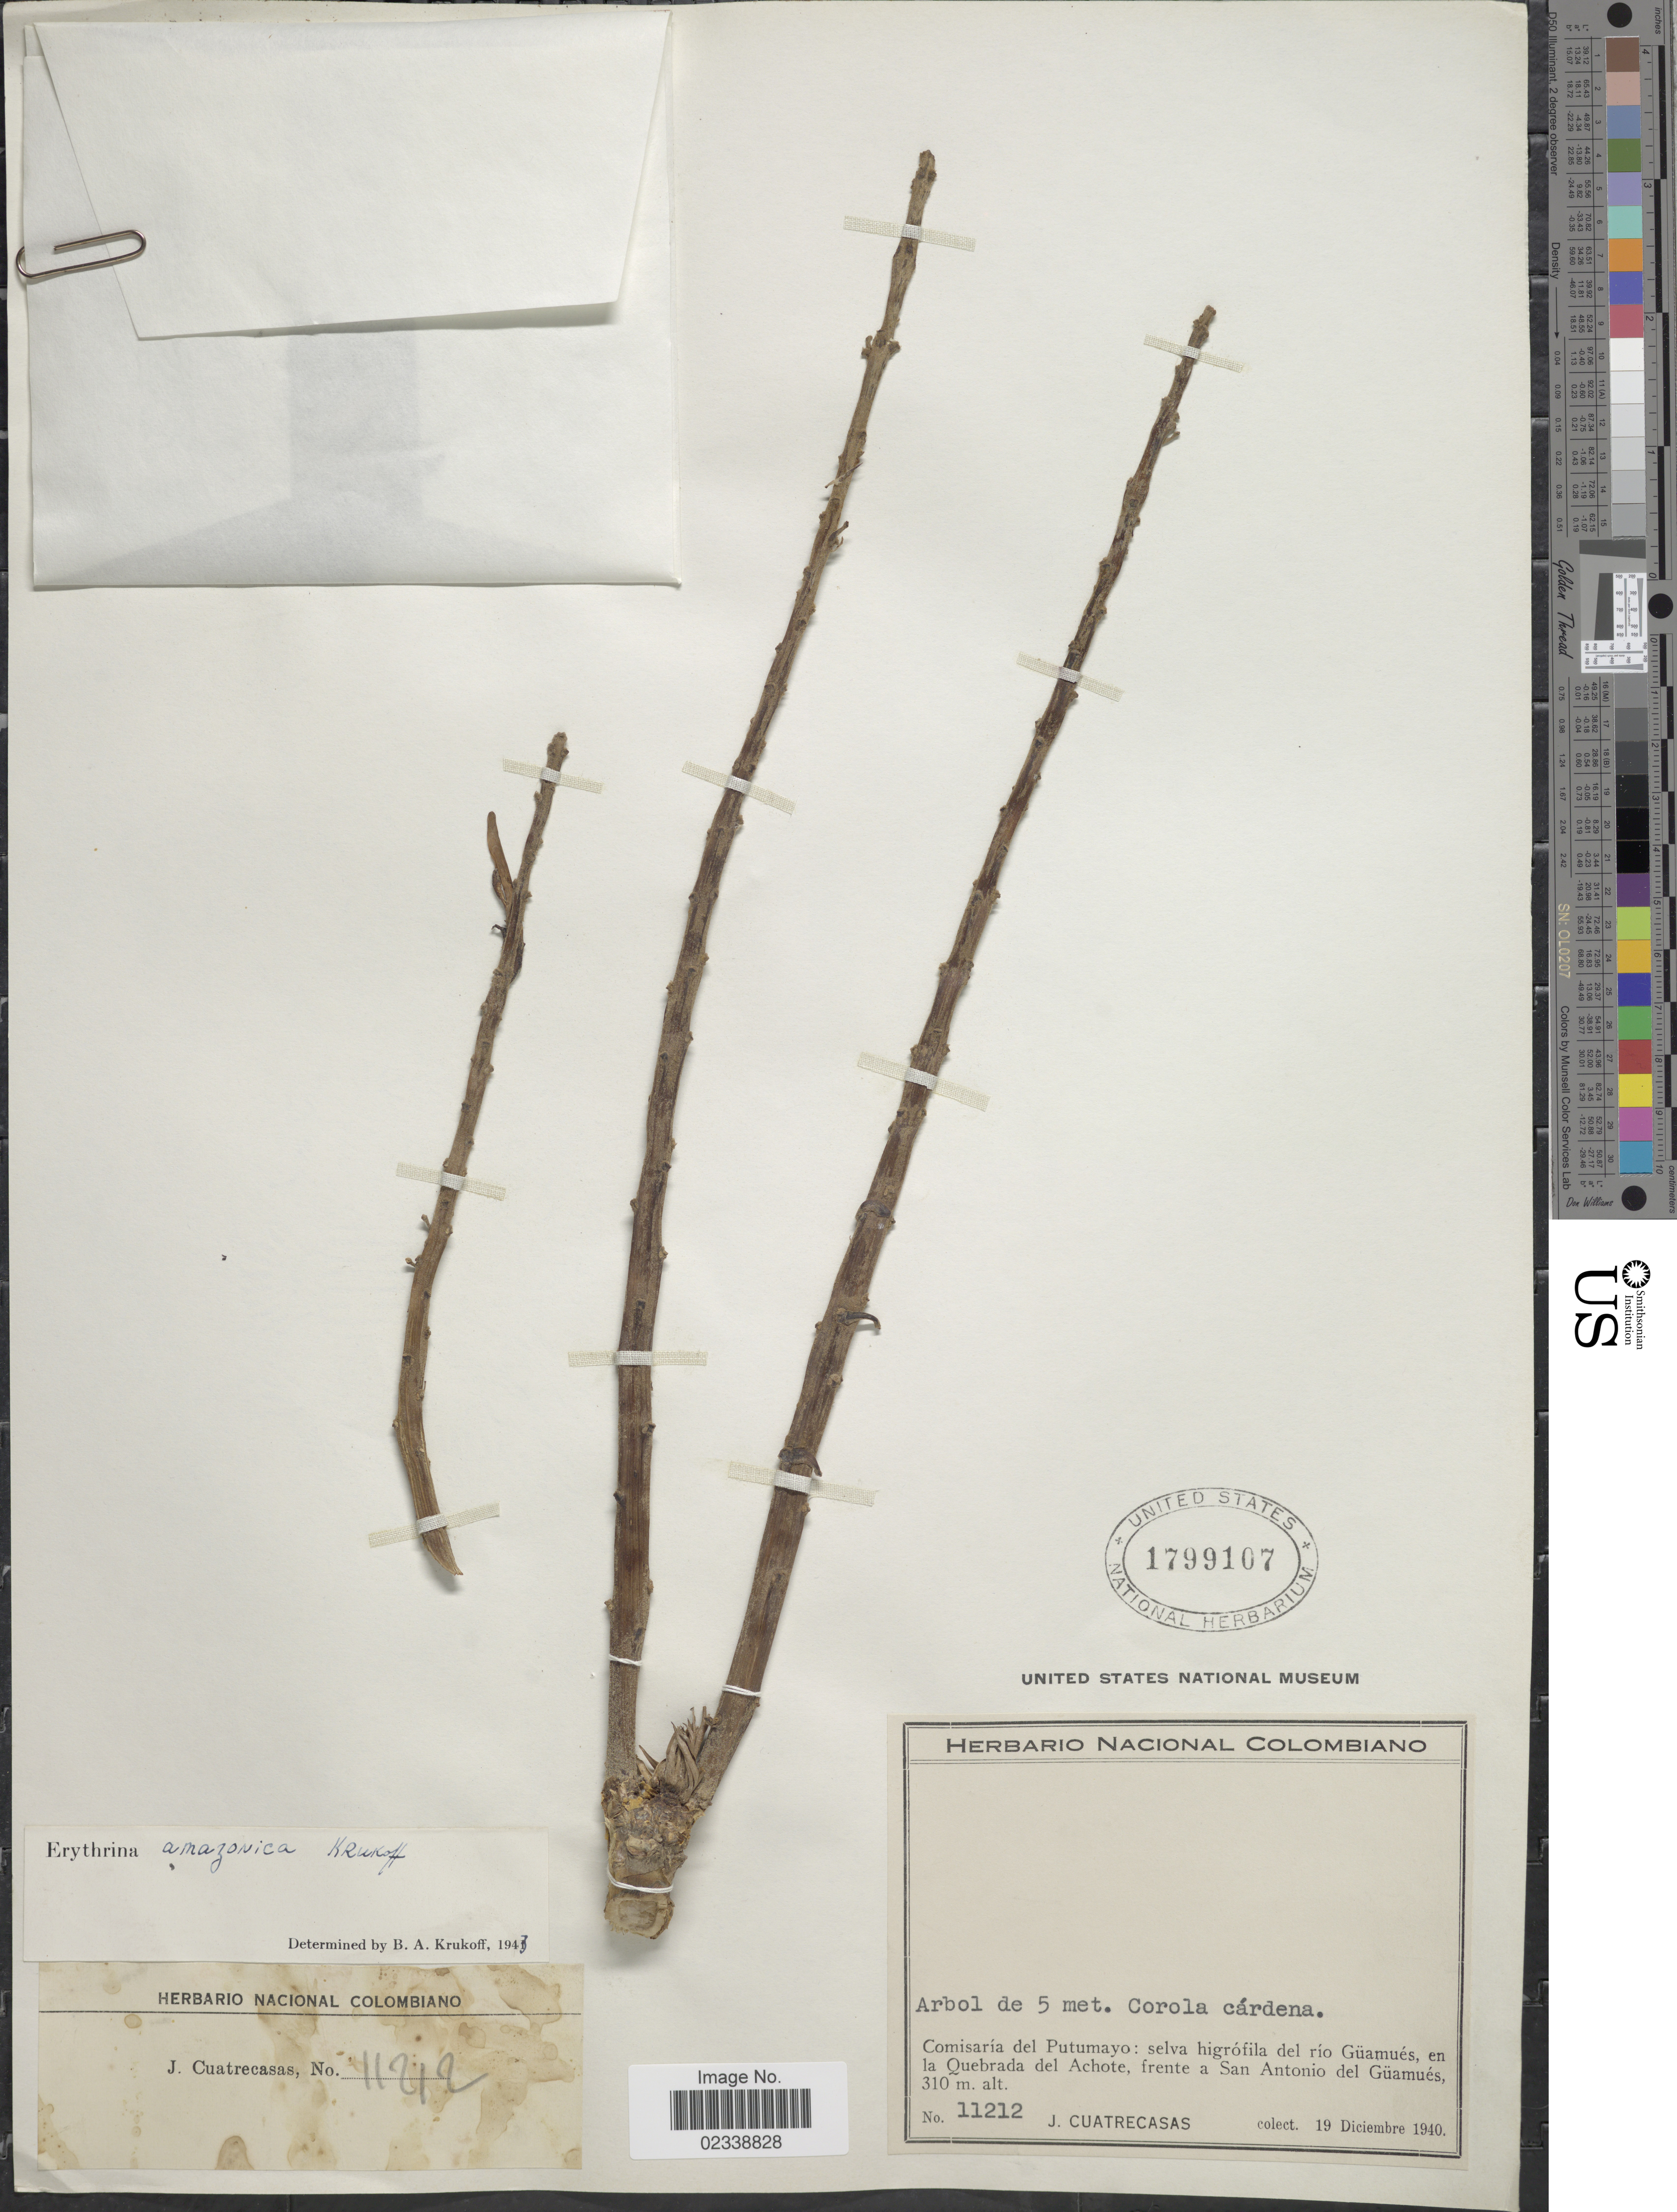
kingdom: Plantae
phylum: Tracheophyta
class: Magnoliopsida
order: Fabales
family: Fabaceae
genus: Erythrina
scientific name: Erythrina amazonica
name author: Kruk.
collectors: J. Cuatrecasas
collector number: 11212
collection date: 1940-12-19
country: Colombia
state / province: Putumayo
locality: Selva higrofila del Rio Guamues, en la Quebrada del Achote, frente a San Antonio del Guamues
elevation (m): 310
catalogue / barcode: US 1799107